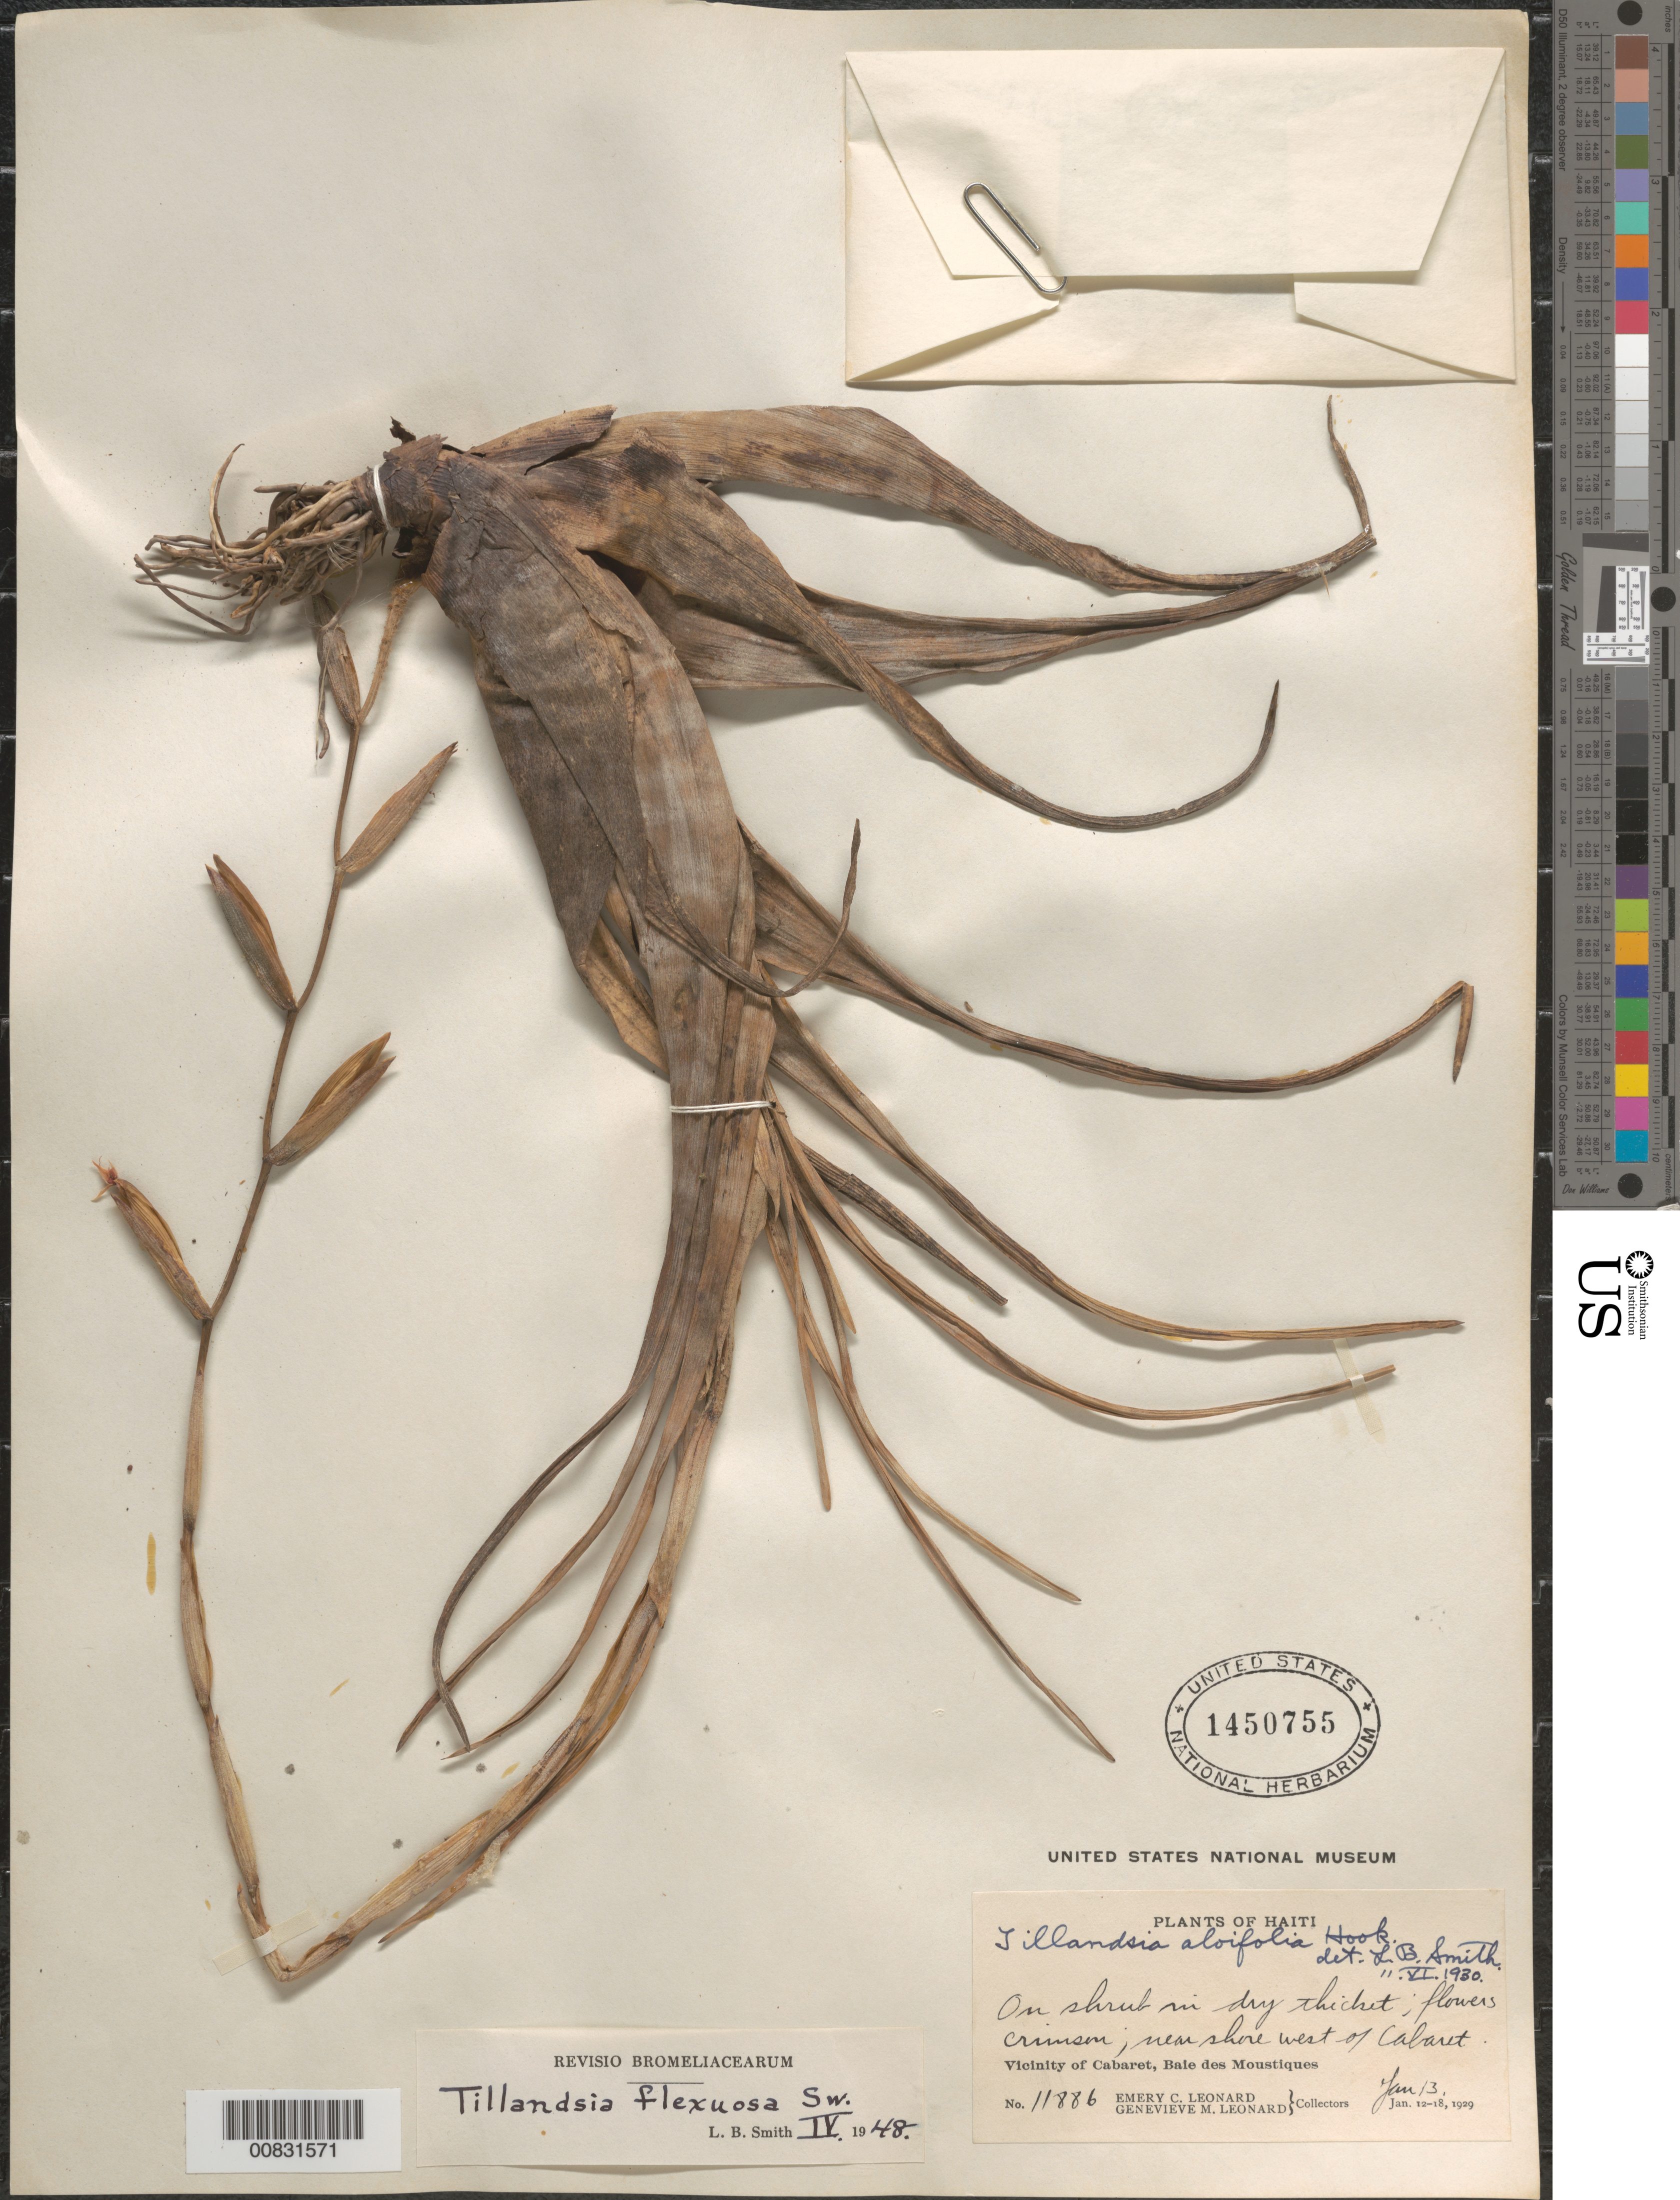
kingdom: Plantae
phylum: Tracheophyta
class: Liliopsida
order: Poales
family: Bromeliaceae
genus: Tillandsia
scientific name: Tillandsia flexuosa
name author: Sw.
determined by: Smith, Lyman B., (US), NMNH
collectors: E. C. Leonard & G. M. Leonard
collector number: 11886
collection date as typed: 13 Jan 1929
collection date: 1929-01-13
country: Haiti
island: Hispaniola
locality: Vicinity of Cabaret, Baie des Moustiques. Near shore west of Cabaret.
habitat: On shrub in dry thicket.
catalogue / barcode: US 1450755